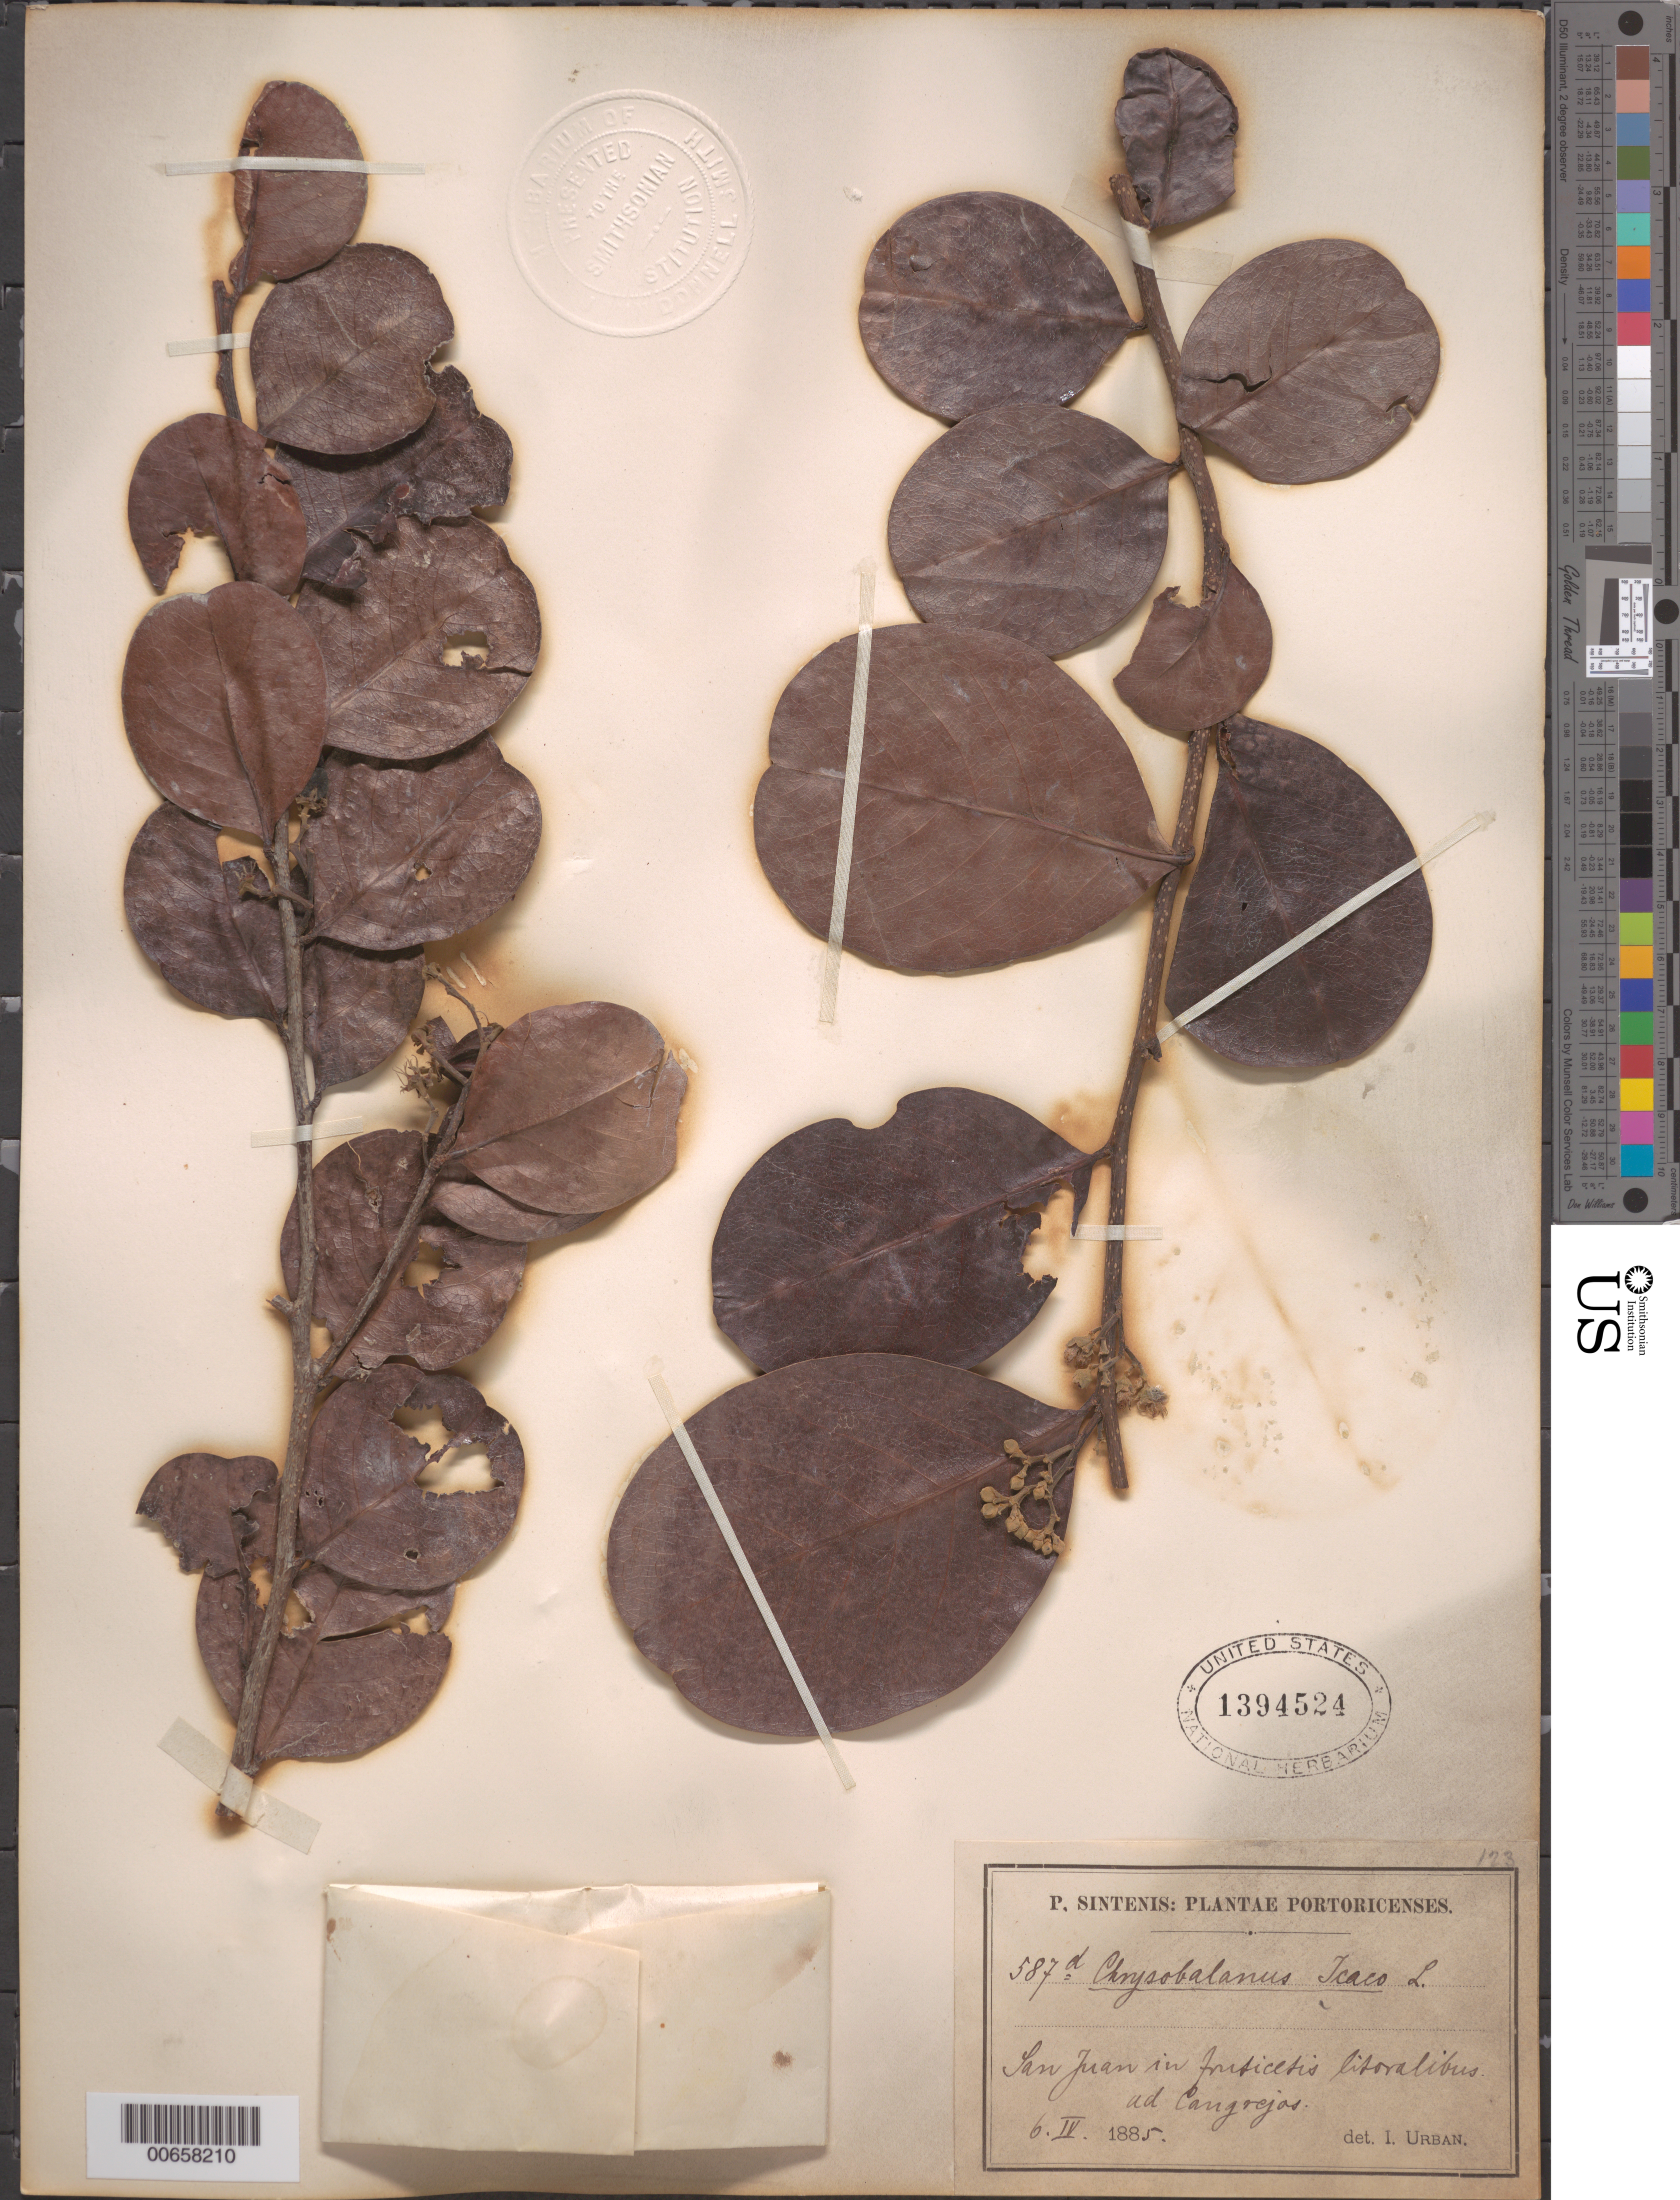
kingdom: Plantae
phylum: Tracheophyta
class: Magnoliopsida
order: Malpighiales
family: Chrysobalanaceae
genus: Chrysobalanus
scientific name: Chrysobalanus icaco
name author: L.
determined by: Urban, Ignatz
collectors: P. Sintenis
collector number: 587d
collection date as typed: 06 Apr 1885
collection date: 1885-04-06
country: Puerto Rico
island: Greater Antilles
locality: San Juan in fruticetis litoralibus ad Cangrejos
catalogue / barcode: US 1394524